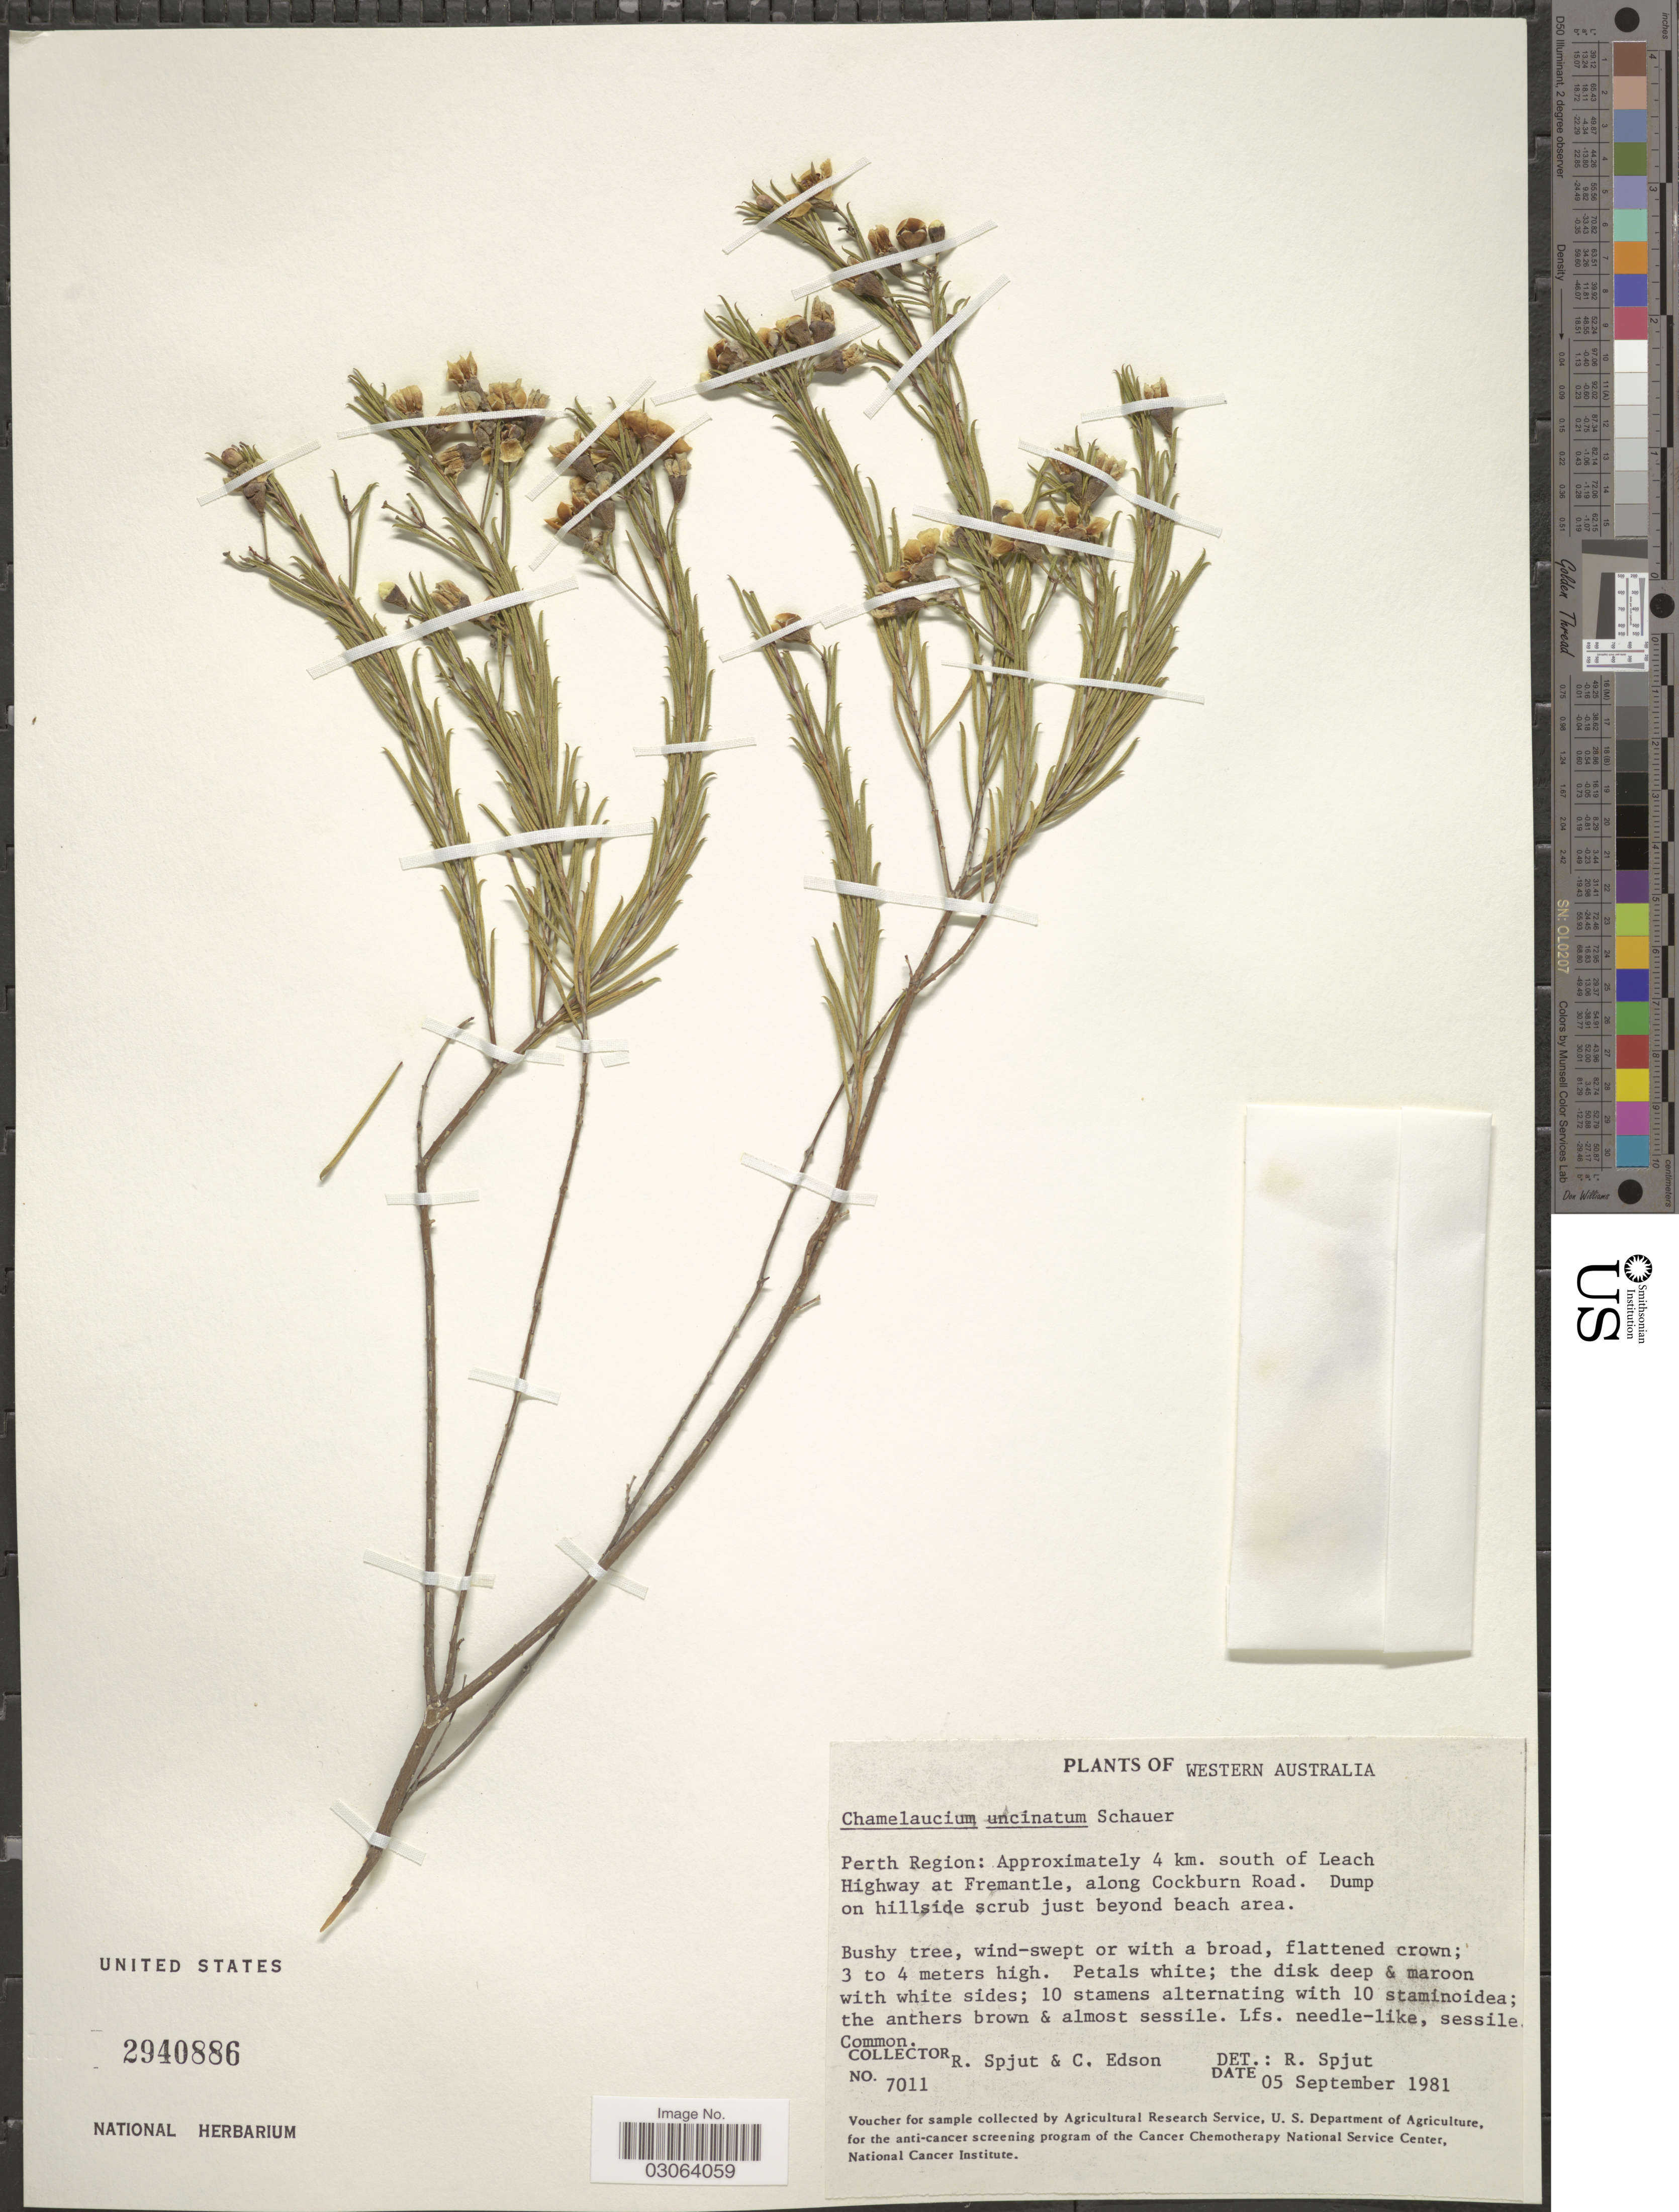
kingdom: Plantae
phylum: Tracheophyta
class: Magnoliopsida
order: Myrtales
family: Myrtaceae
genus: Chamelaucium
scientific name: Chamelaucium uncinatum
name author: Schauer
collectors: R. Spjut & C. Edson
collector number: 7011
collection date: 1981-09-05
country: Australia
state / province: Western Australia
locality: Perth Region: Approximately 4 km. south of Leach Highway at Fremantle, along Cockburn Road, Dump on hillside scrub just beyond beach area.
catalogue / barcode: US 2940886